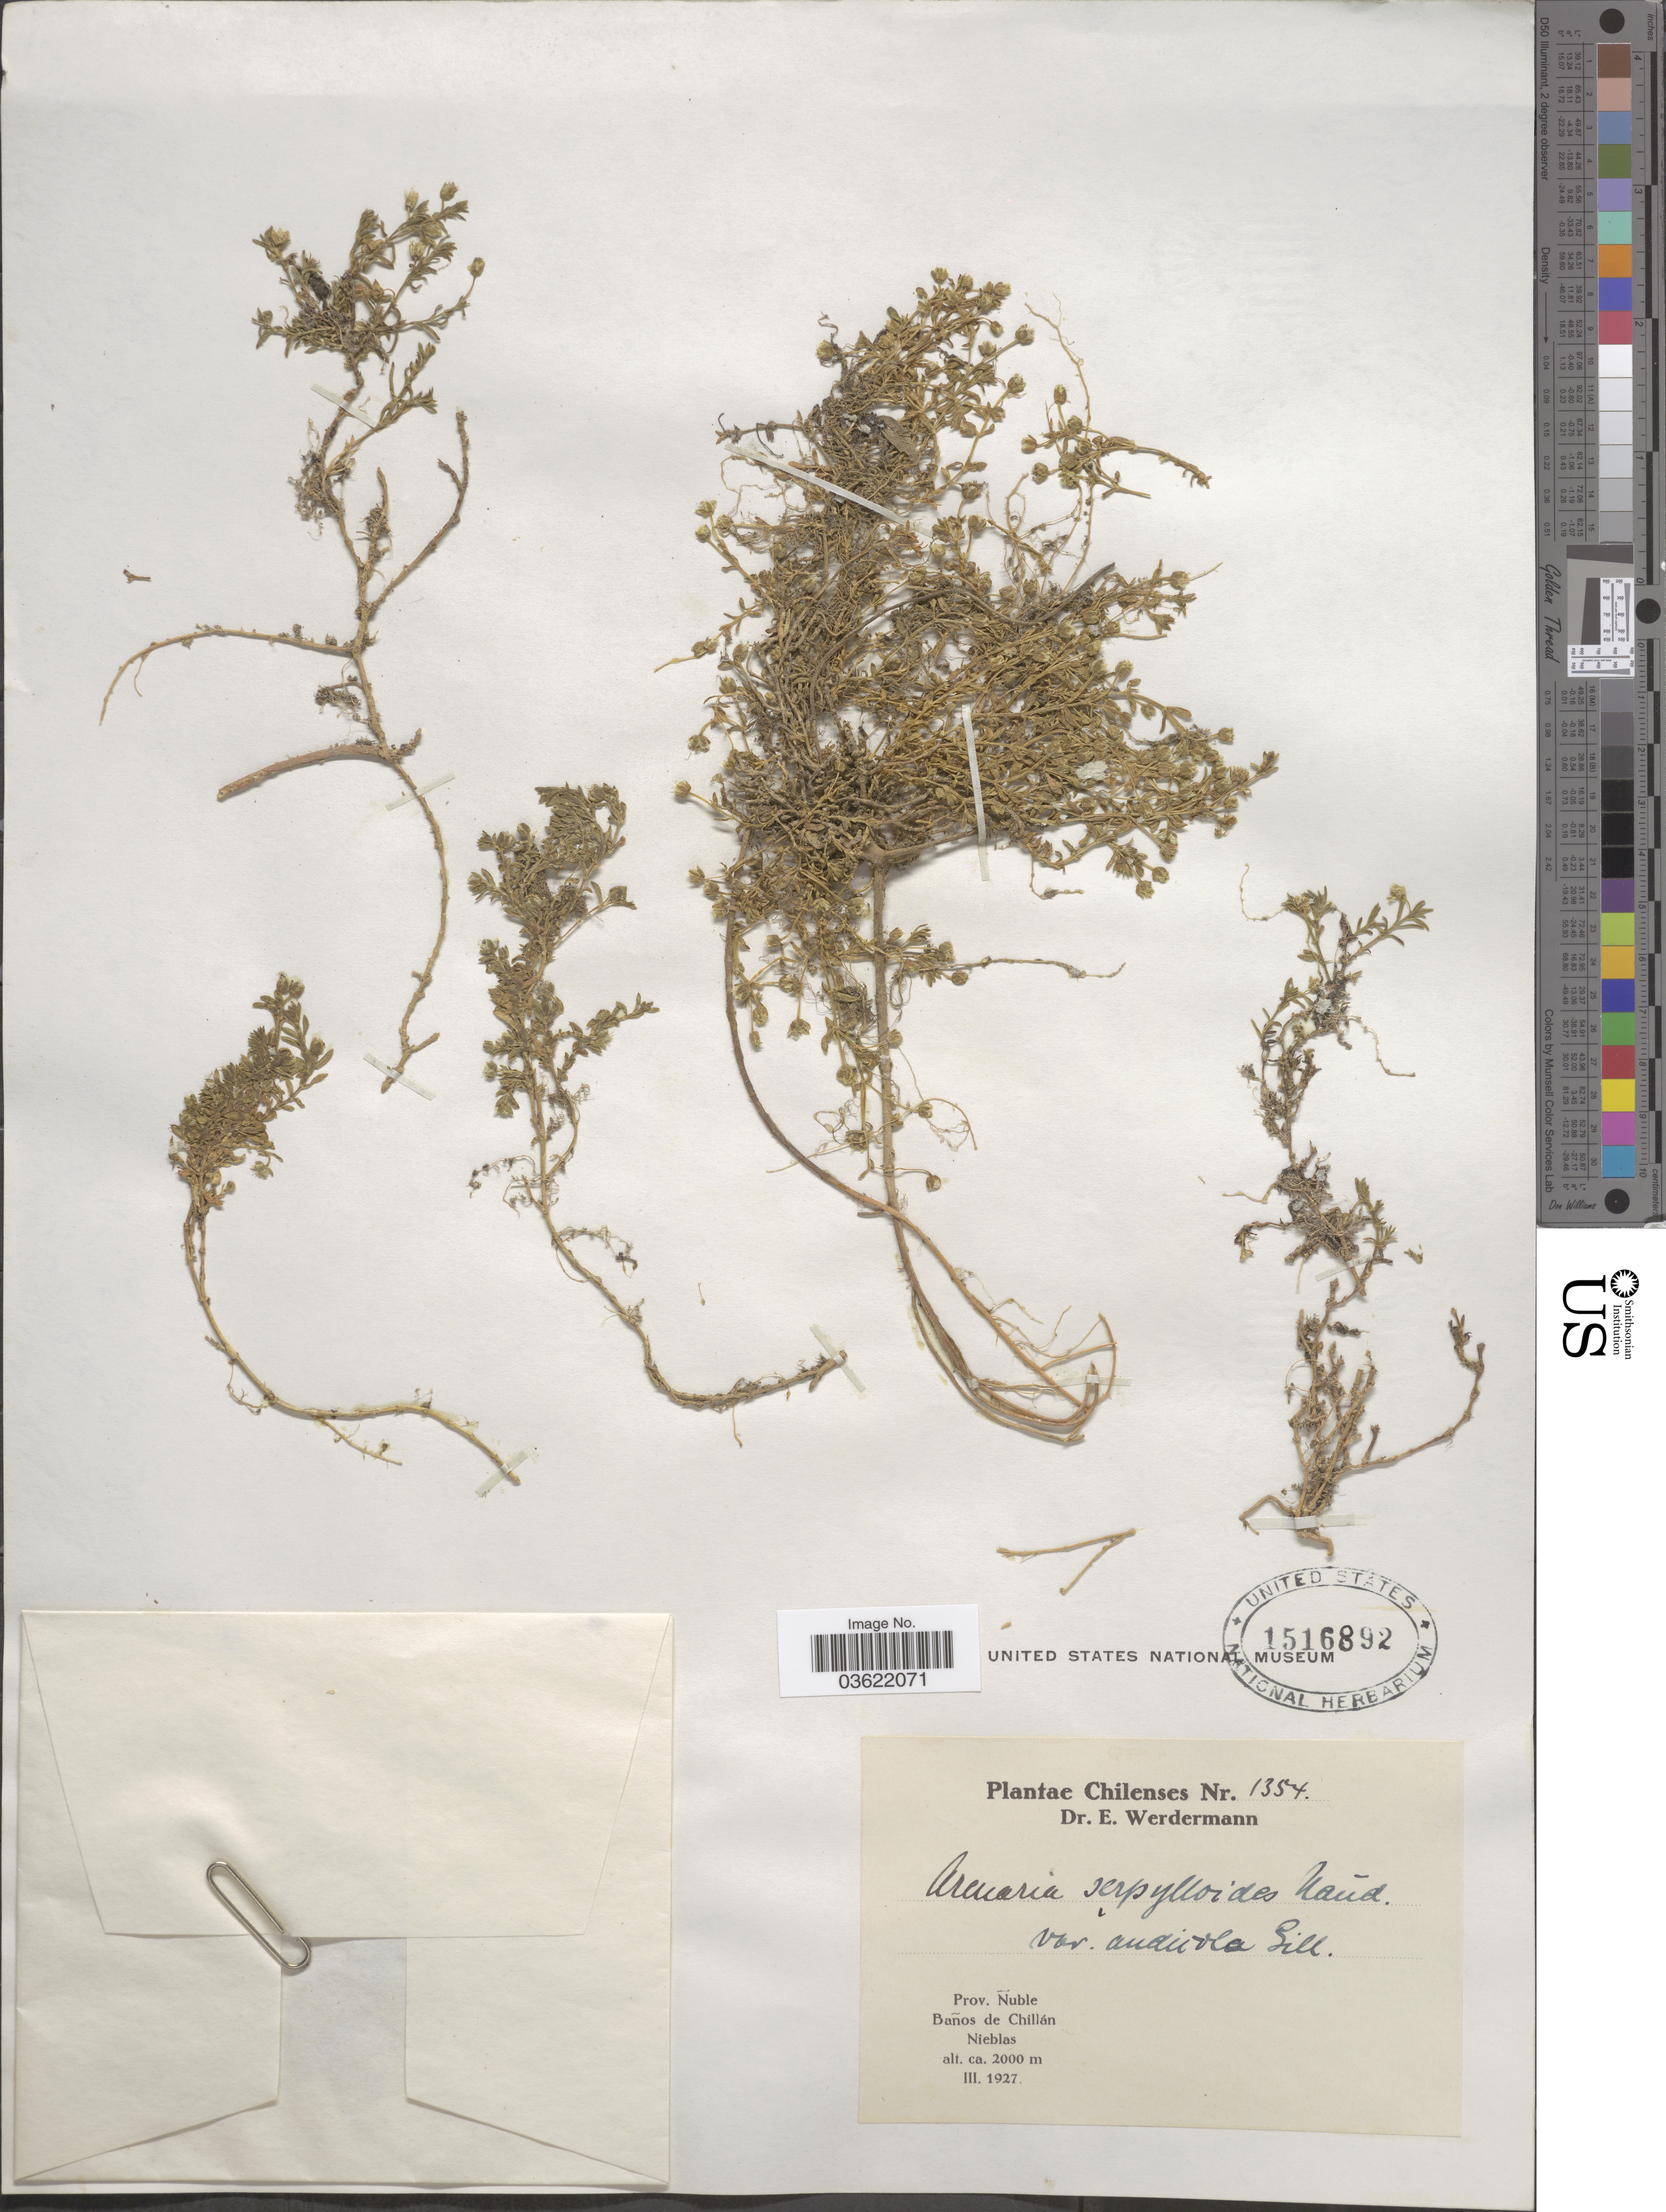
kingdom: Plantae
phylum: Tracheophyta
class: Magnoliopsida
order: Caryophyllales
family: Caryophyllaceae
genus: Arenaria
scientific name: Arenaria serpylloides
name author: Gay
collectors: E. Werdermann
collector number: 1354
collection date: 1927-03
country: Chile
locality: Prov. Ñuble. Baños de Chillán Nieblas.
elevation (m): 2000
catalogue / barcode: US 1516892